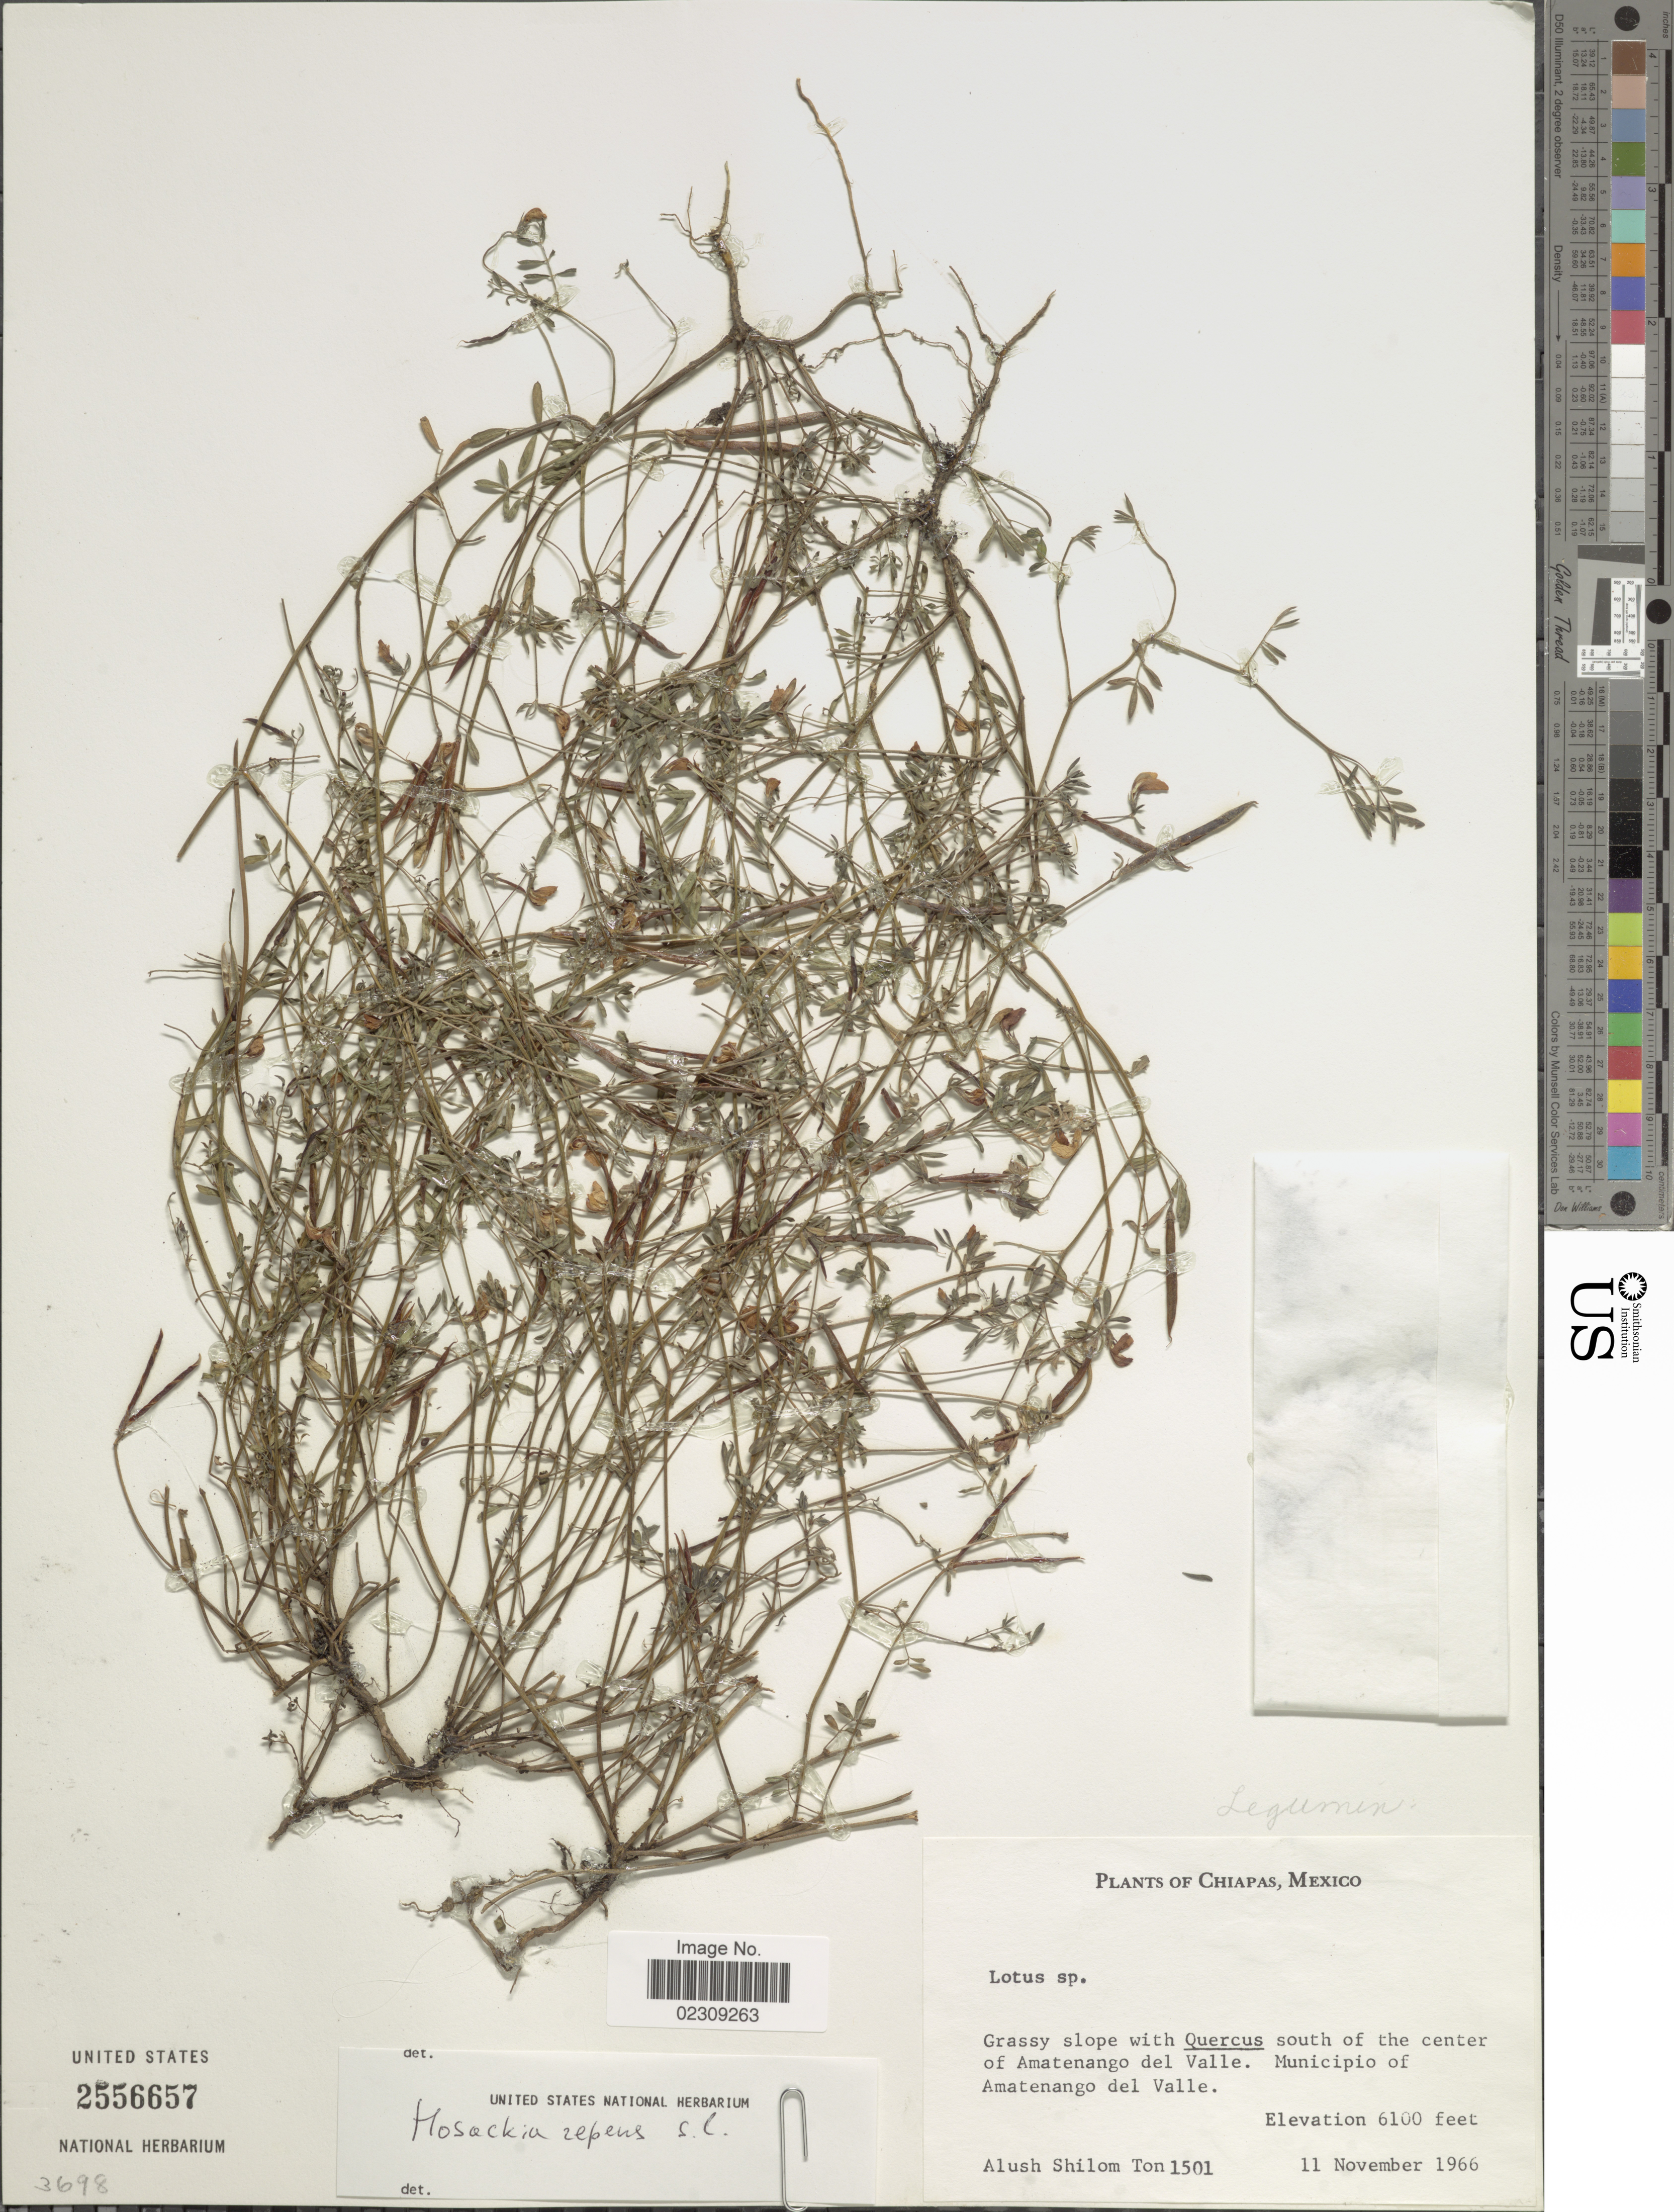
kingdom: Plantae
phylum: Tracheophyta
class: Magnoliopsida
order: Fabales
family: Fabaceae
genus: Hosackia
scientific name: Hosackia repens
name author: G. Don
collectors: A. M. Ton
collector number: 1501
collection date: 1966-11-11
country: Mexico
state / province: Chiapas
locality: South of the center of Amatenango del Valle. Municipio of Amatenango del Valle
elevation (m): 1859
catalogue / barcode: US 2556657